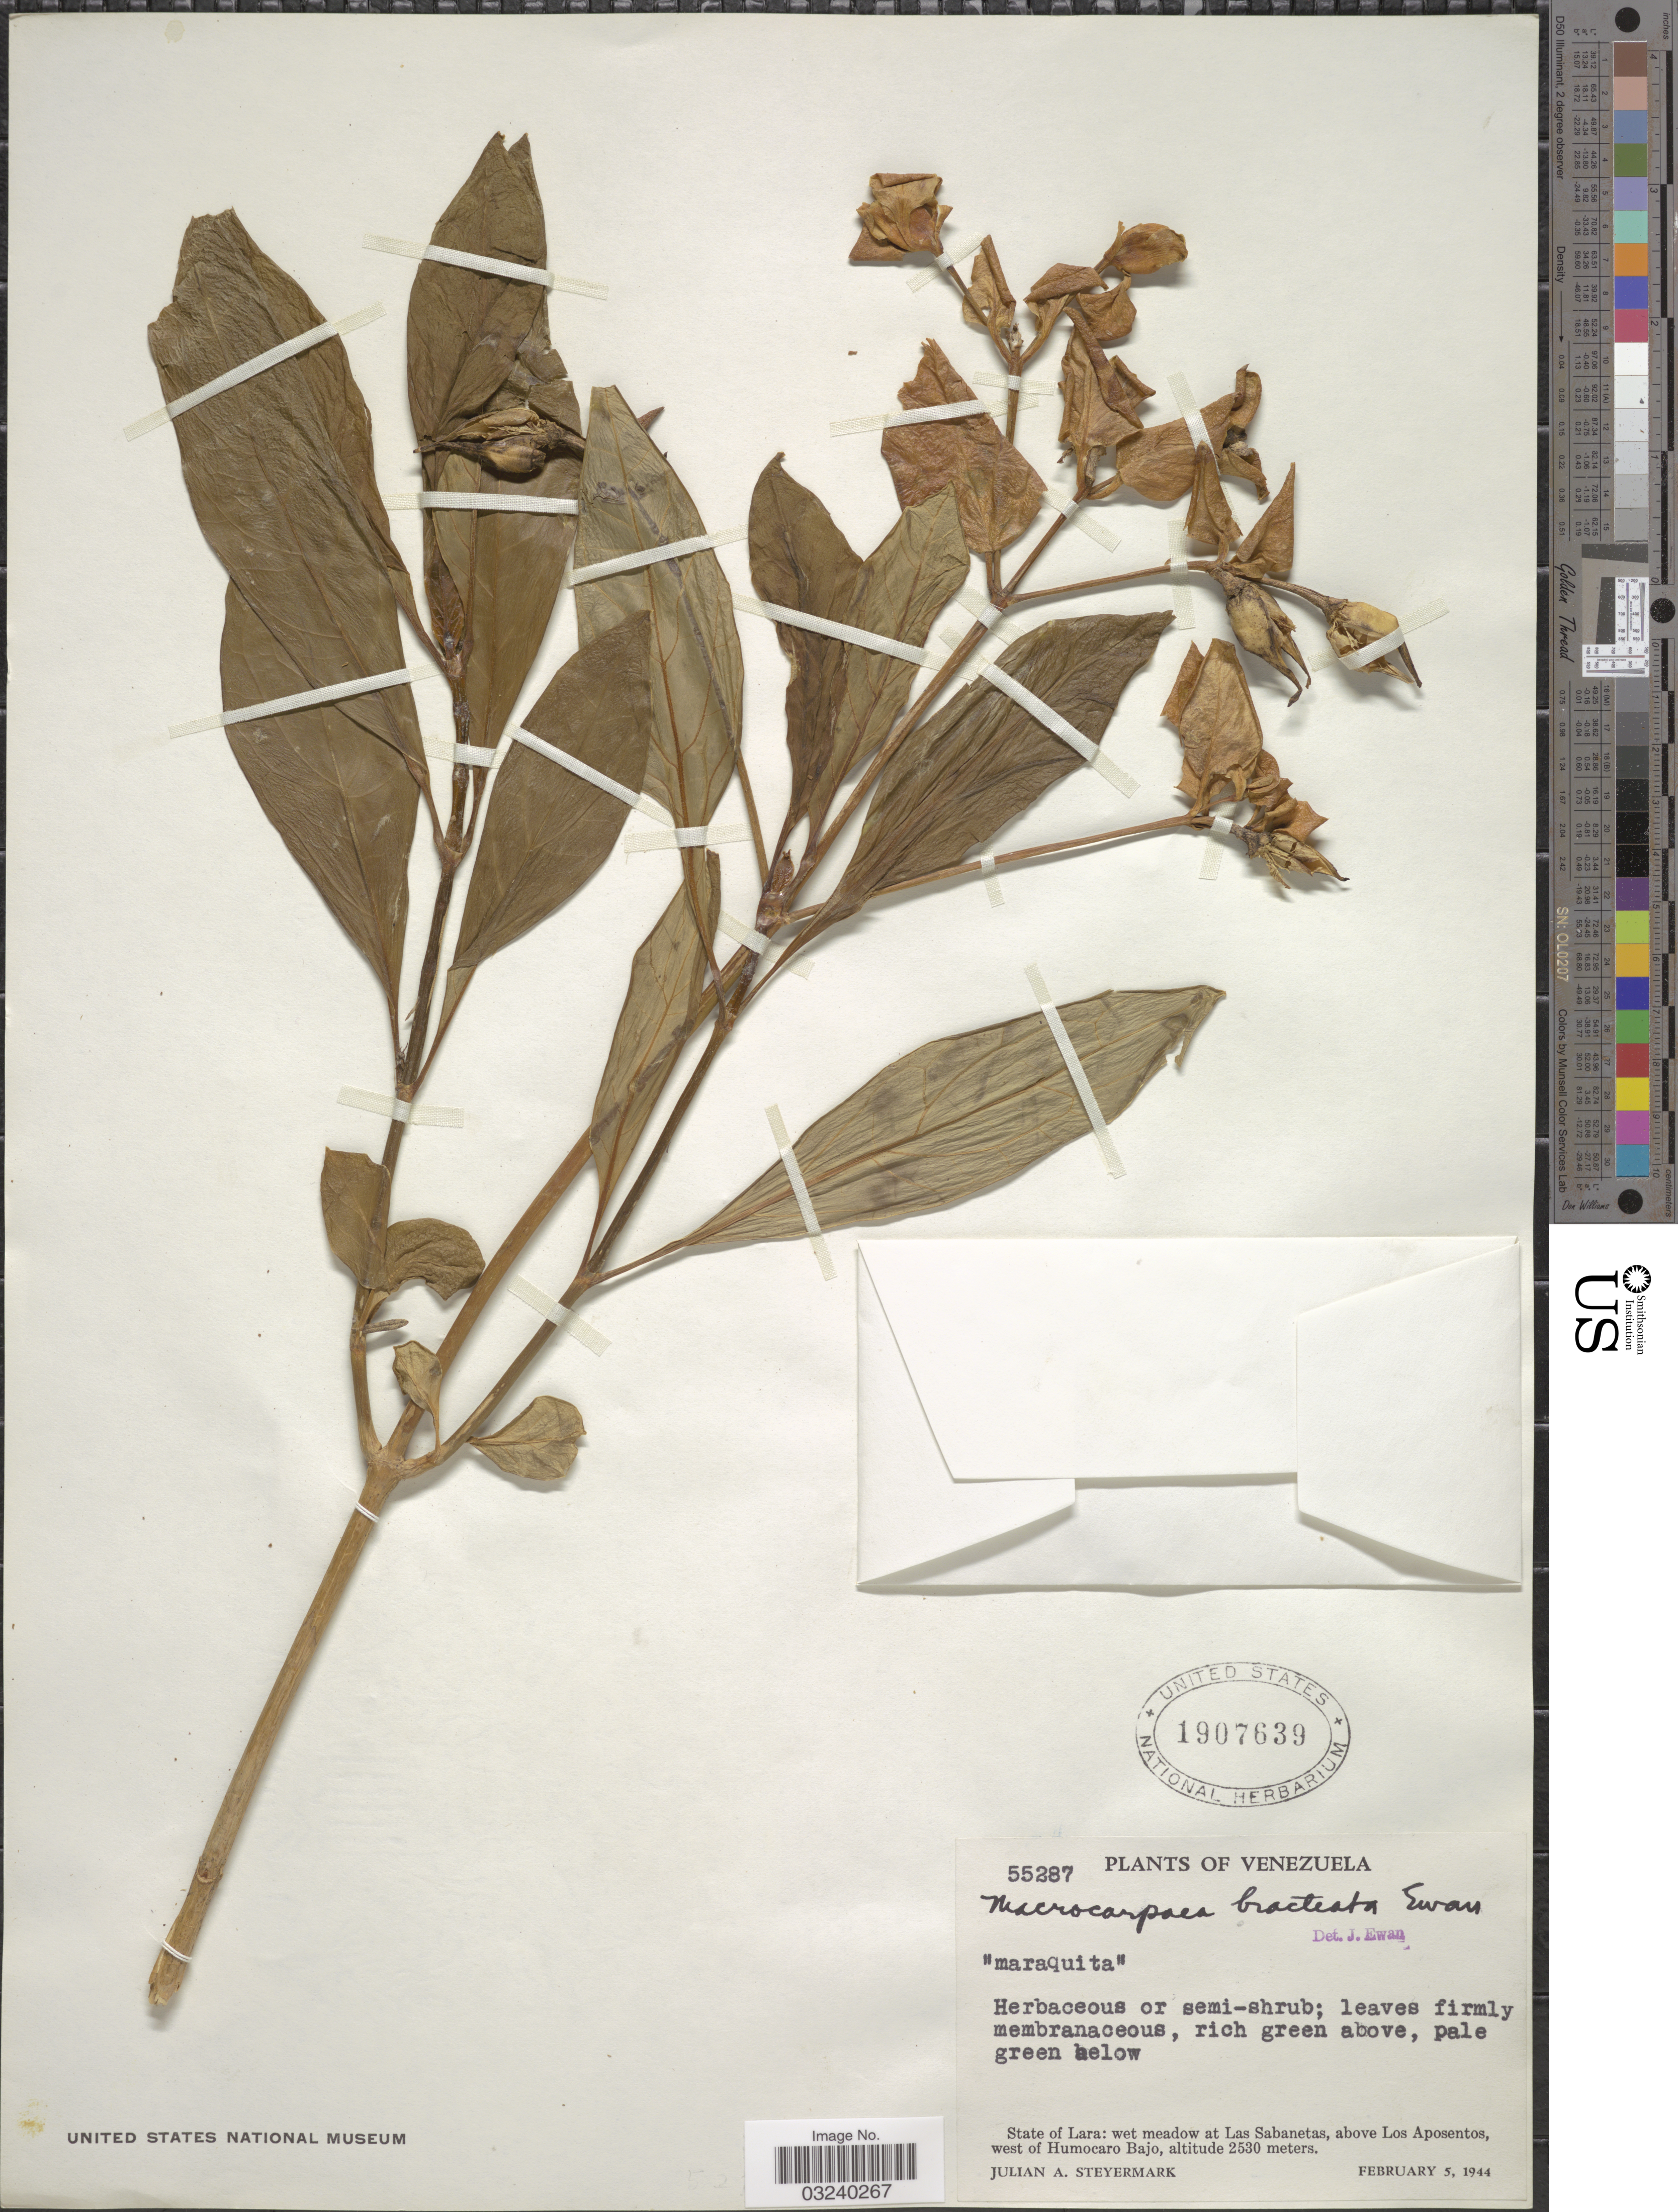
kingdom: Plantae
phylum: Tracheophyta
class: Magnoliopsida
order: Gentianales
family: Gentianaceae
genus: Macrocarpaea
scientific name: Macrocarpaea bracteata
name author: Ewan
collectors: J. Steyermark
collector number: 55287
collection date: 1944-02-05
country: Venezuela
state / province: Lara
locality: Wet meadow at Las Sabanetas, above Los Aposentos, west of Humocaro Bajo.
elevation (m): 2530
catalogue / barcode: US 1907639